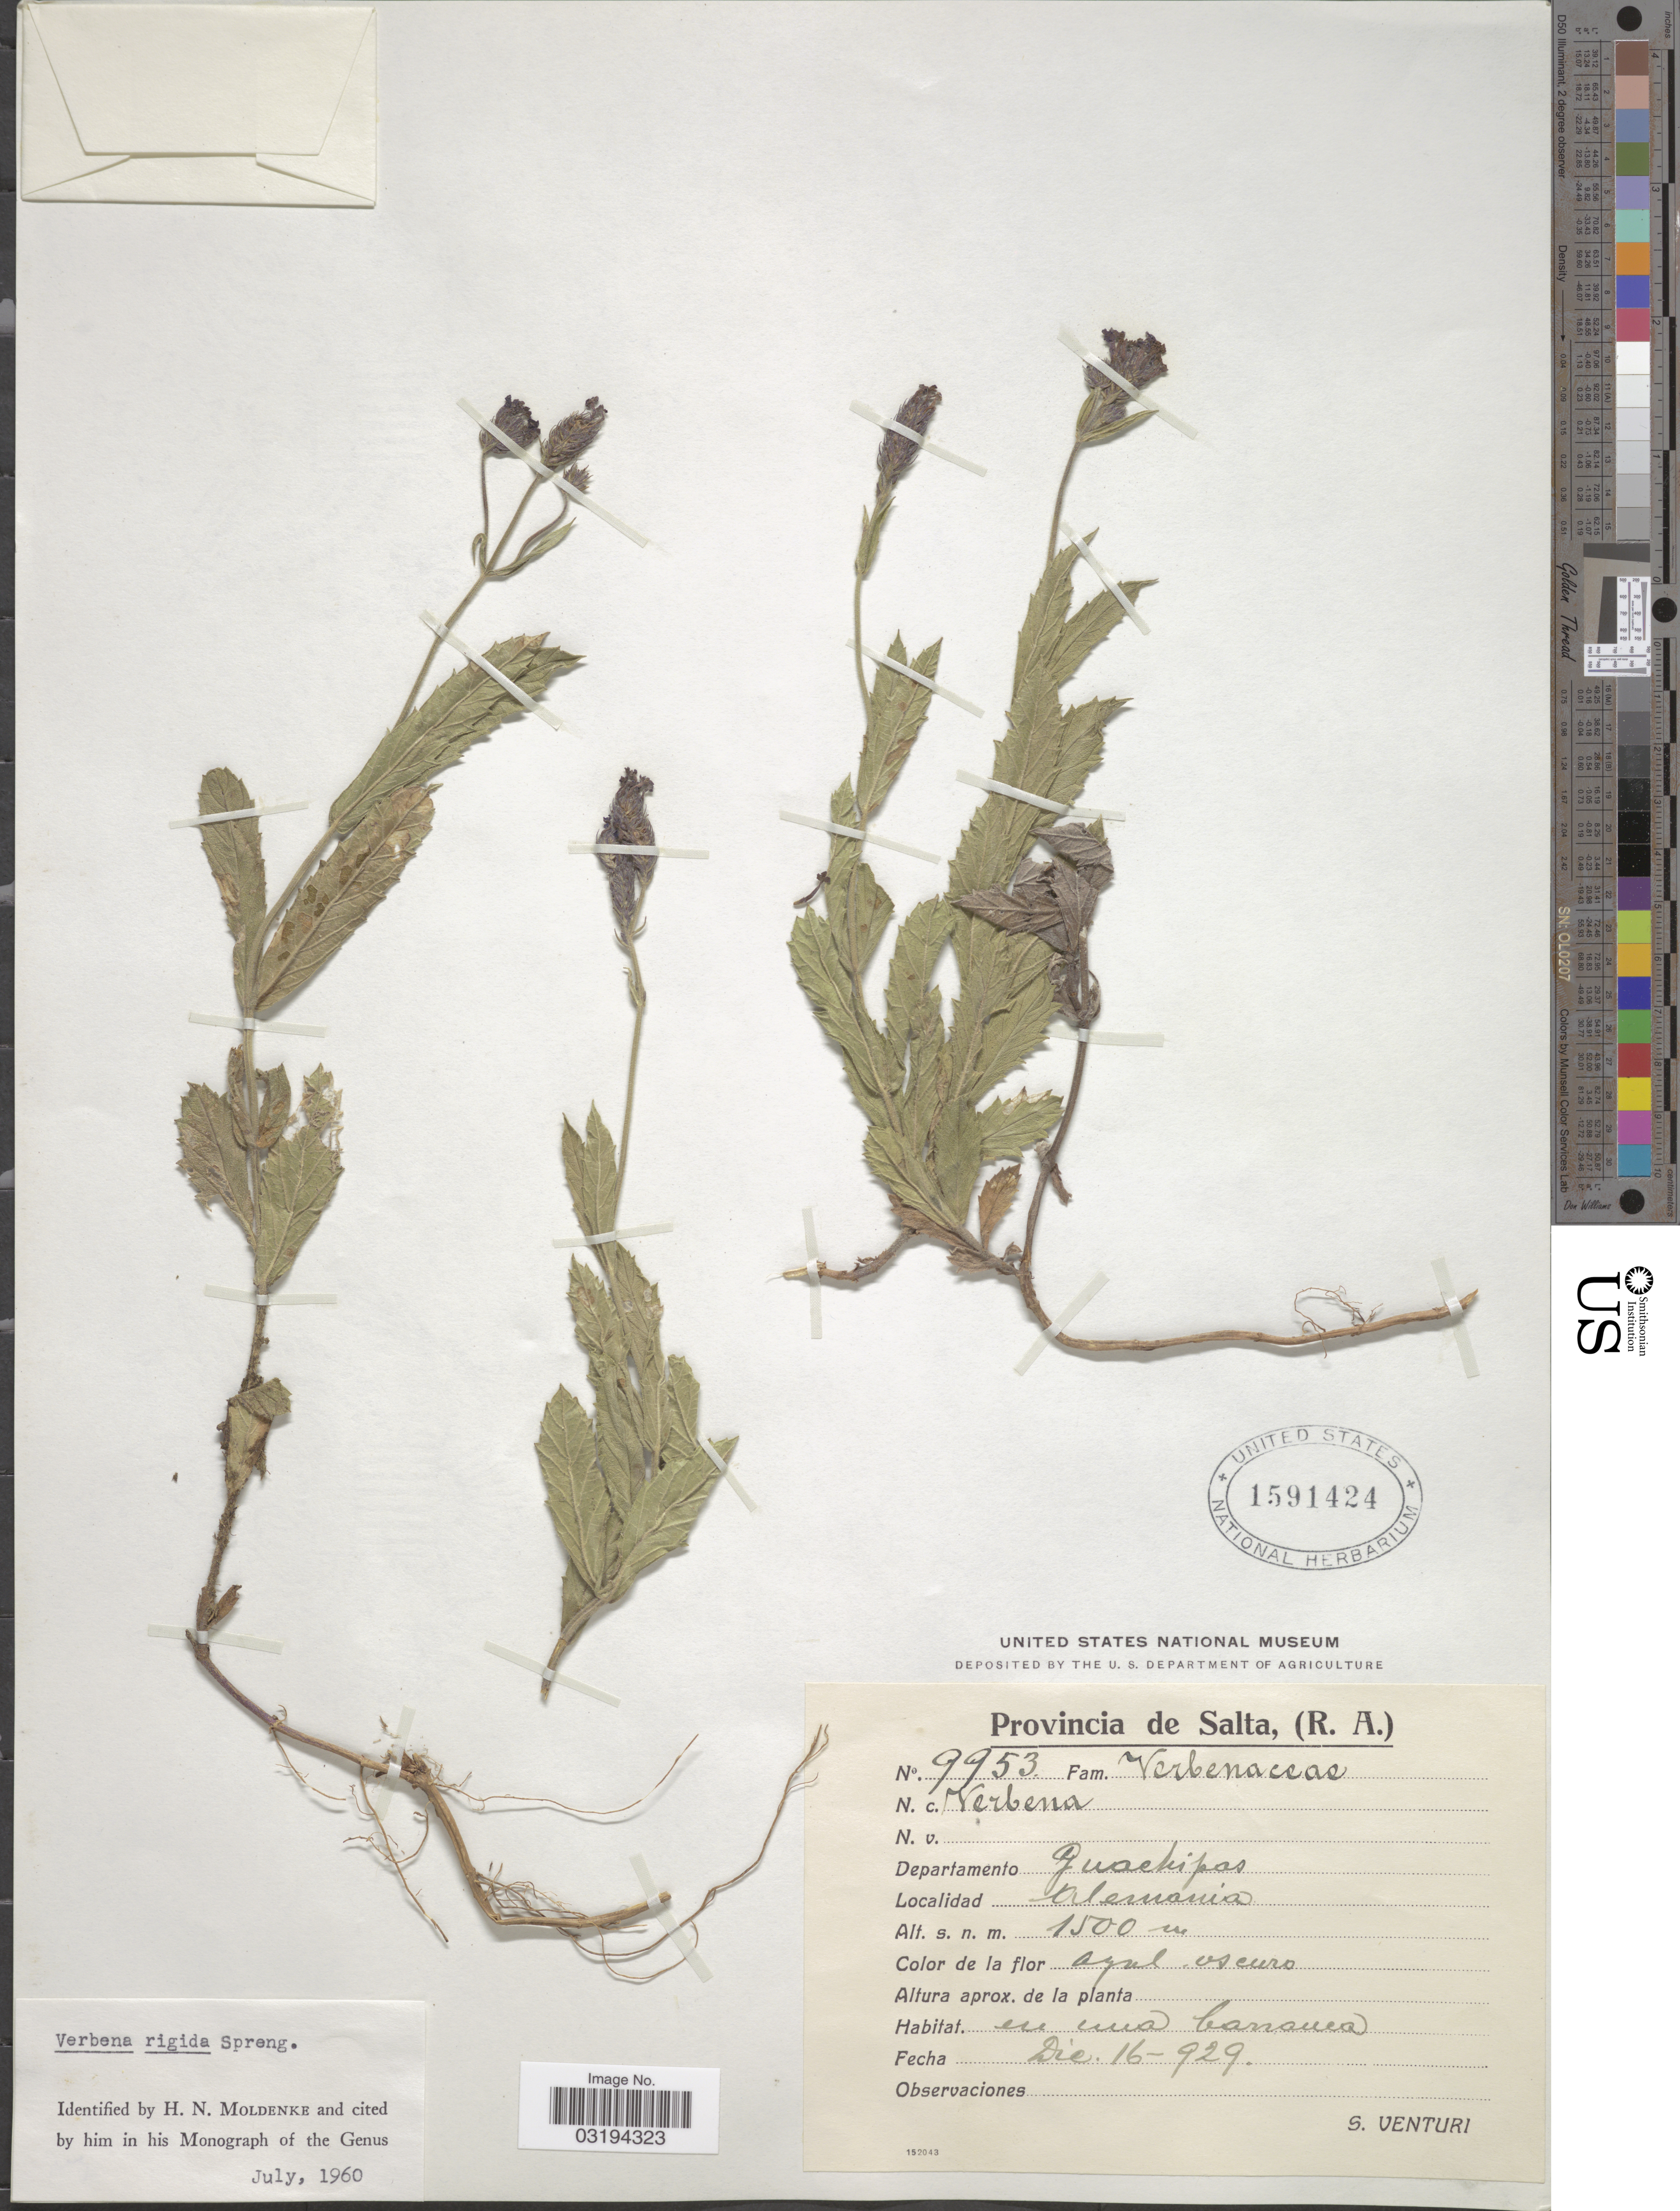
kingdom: Plantae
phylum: Tracheophyta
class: Magnoliopsida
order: Lamiales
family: Verbenaceae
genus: Verbena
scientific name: Verbena rigida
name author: Spreng.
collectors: S. Venturi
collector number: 9953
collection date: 1929-12-16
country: Argentina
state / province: Salta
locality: Departamento Guachipas, Alemania.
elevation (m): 1500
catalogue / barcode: US 1591424